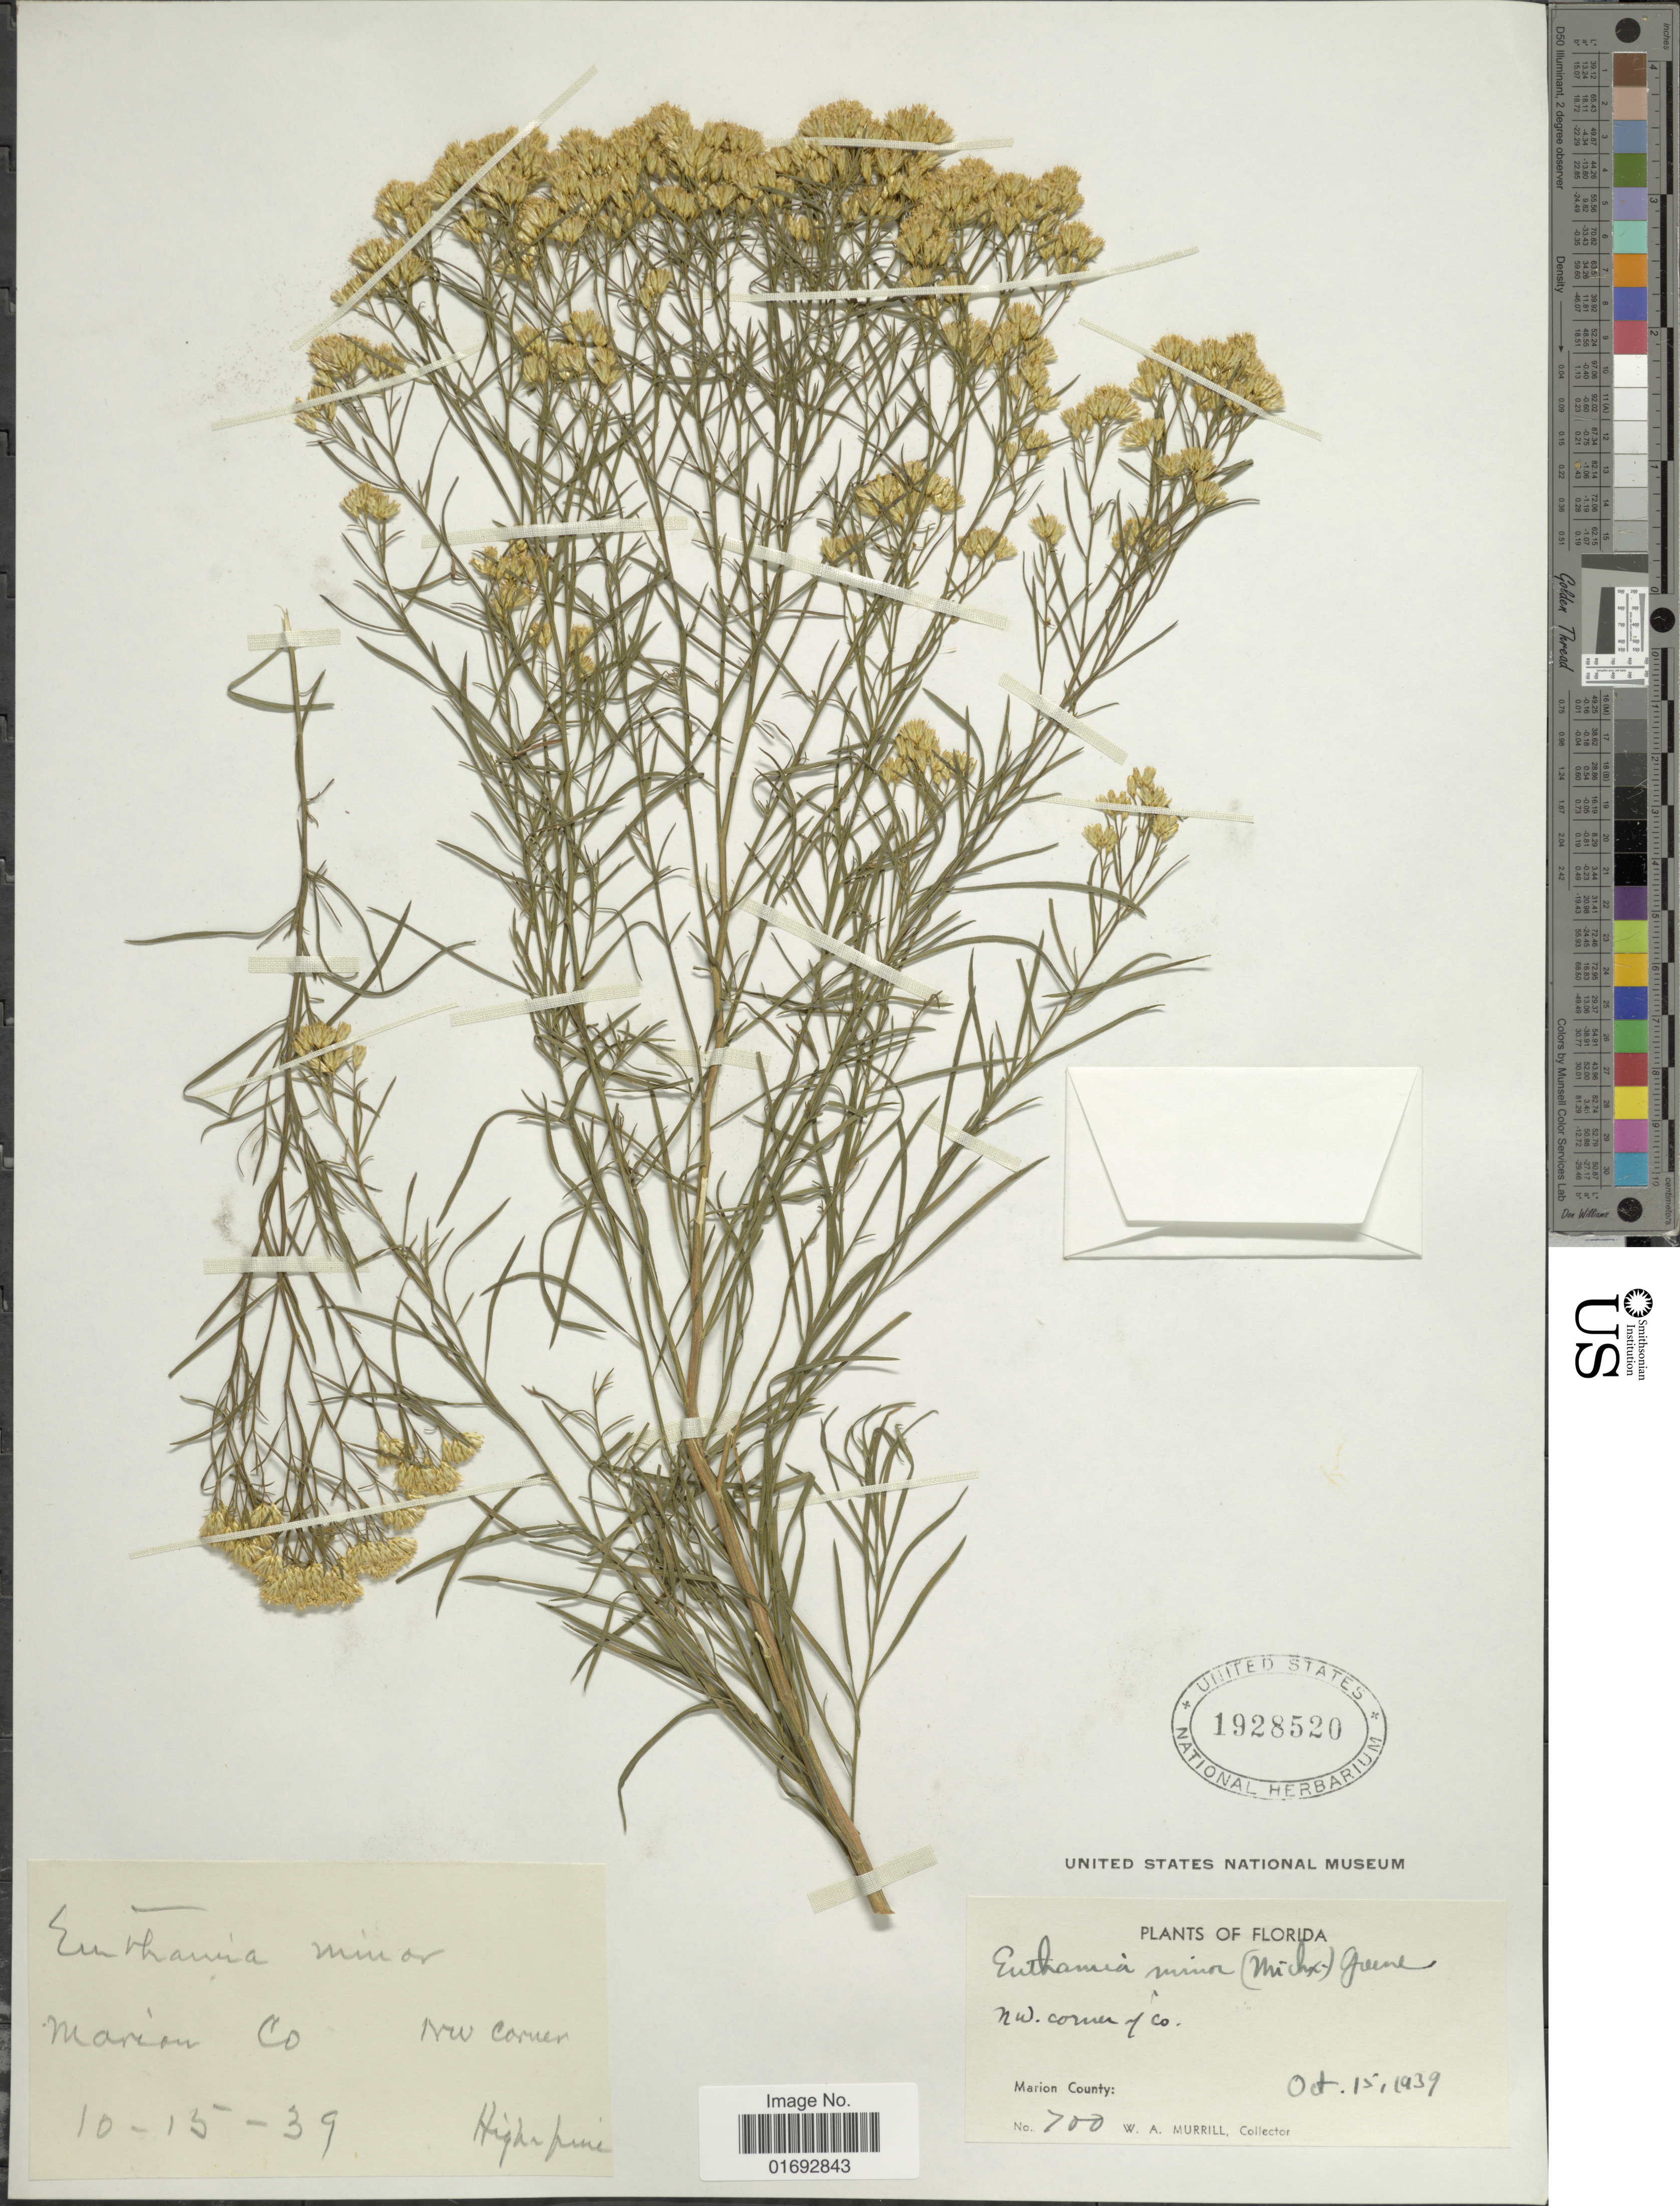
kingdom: Plantae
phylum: Tracheophyta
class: Magnoliopsida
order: Asterales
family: Asteraceae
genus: Euthamia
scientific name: Euthamia tenuifolia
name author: (Pursh) Nutt.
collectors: W. A. Murrill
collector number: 700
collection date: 1939-10-15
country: United States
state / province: Florida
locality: NW corner of Co., Marion County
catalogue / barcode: US 1928520